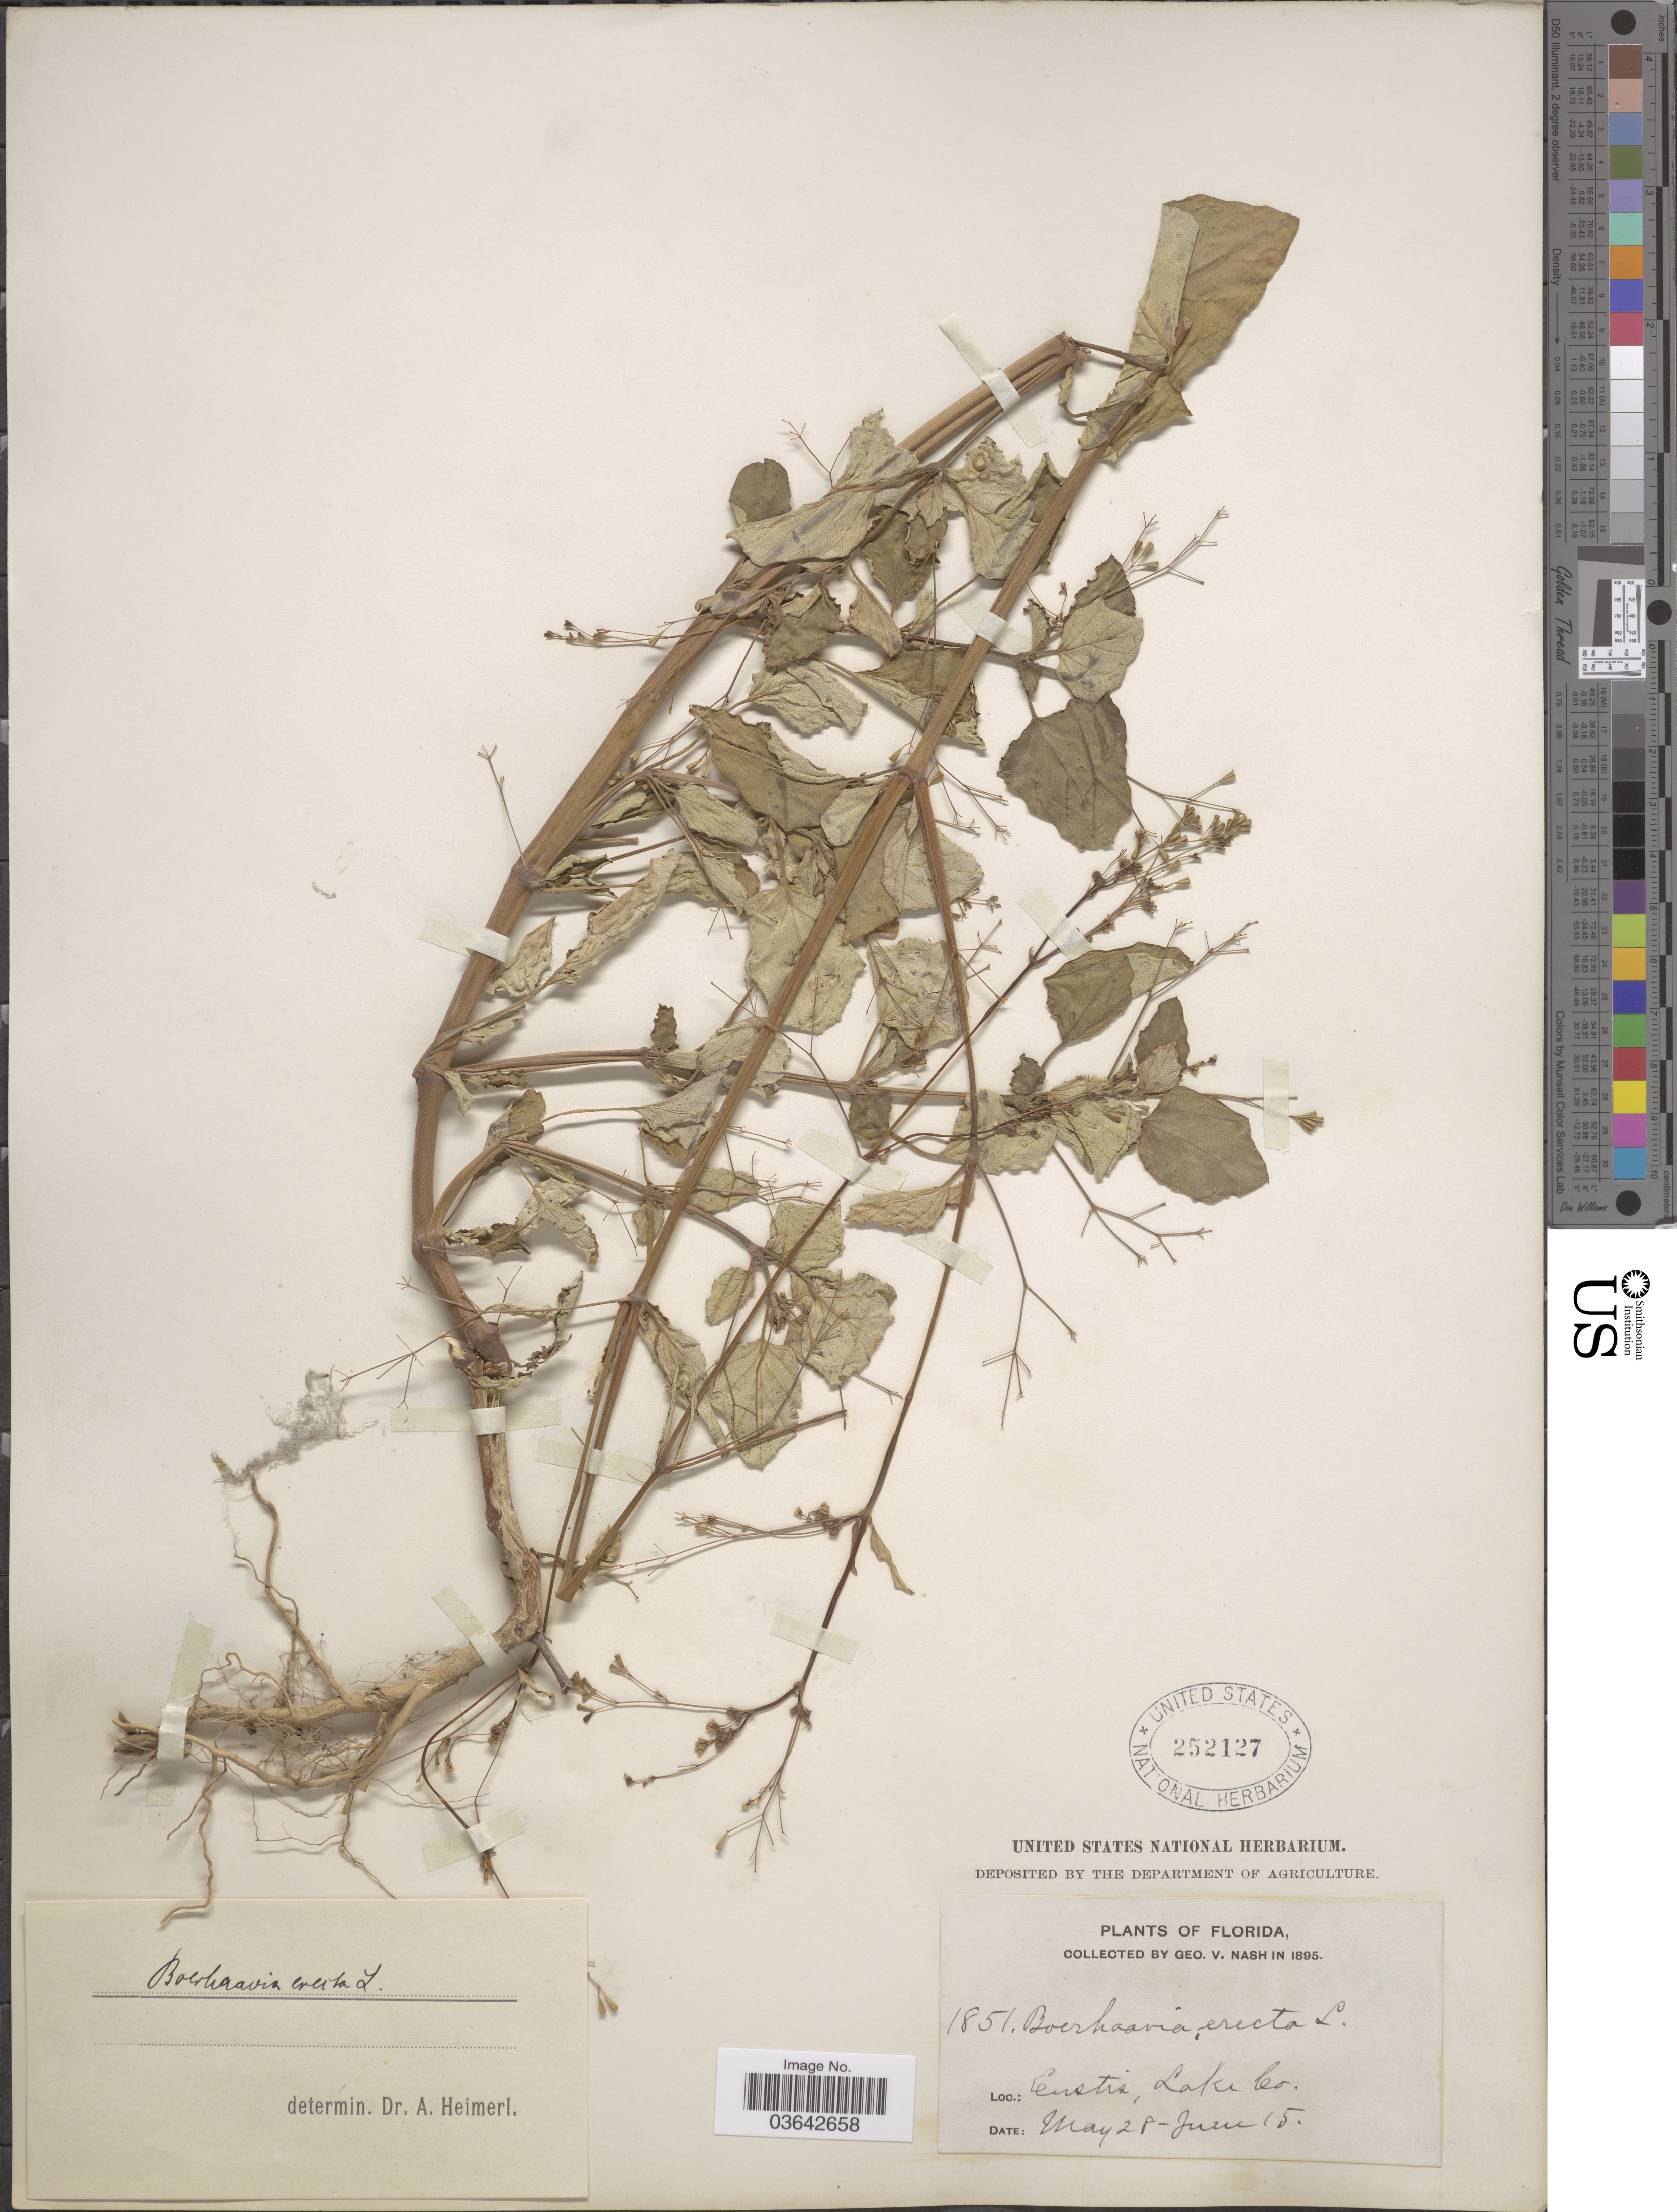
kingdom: Plantae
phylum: Tracheophyta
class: Magnoliopsida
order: Caryophyllales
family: Nyctaginaceae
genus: Boerhavia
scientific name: Boerhavia erecta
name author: L.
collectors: G. V. Nash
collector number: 1851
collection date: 1895-05-28/1895-06-15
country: United States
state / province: Florida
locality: Eustis, Lake Co.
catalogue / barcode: US 252127